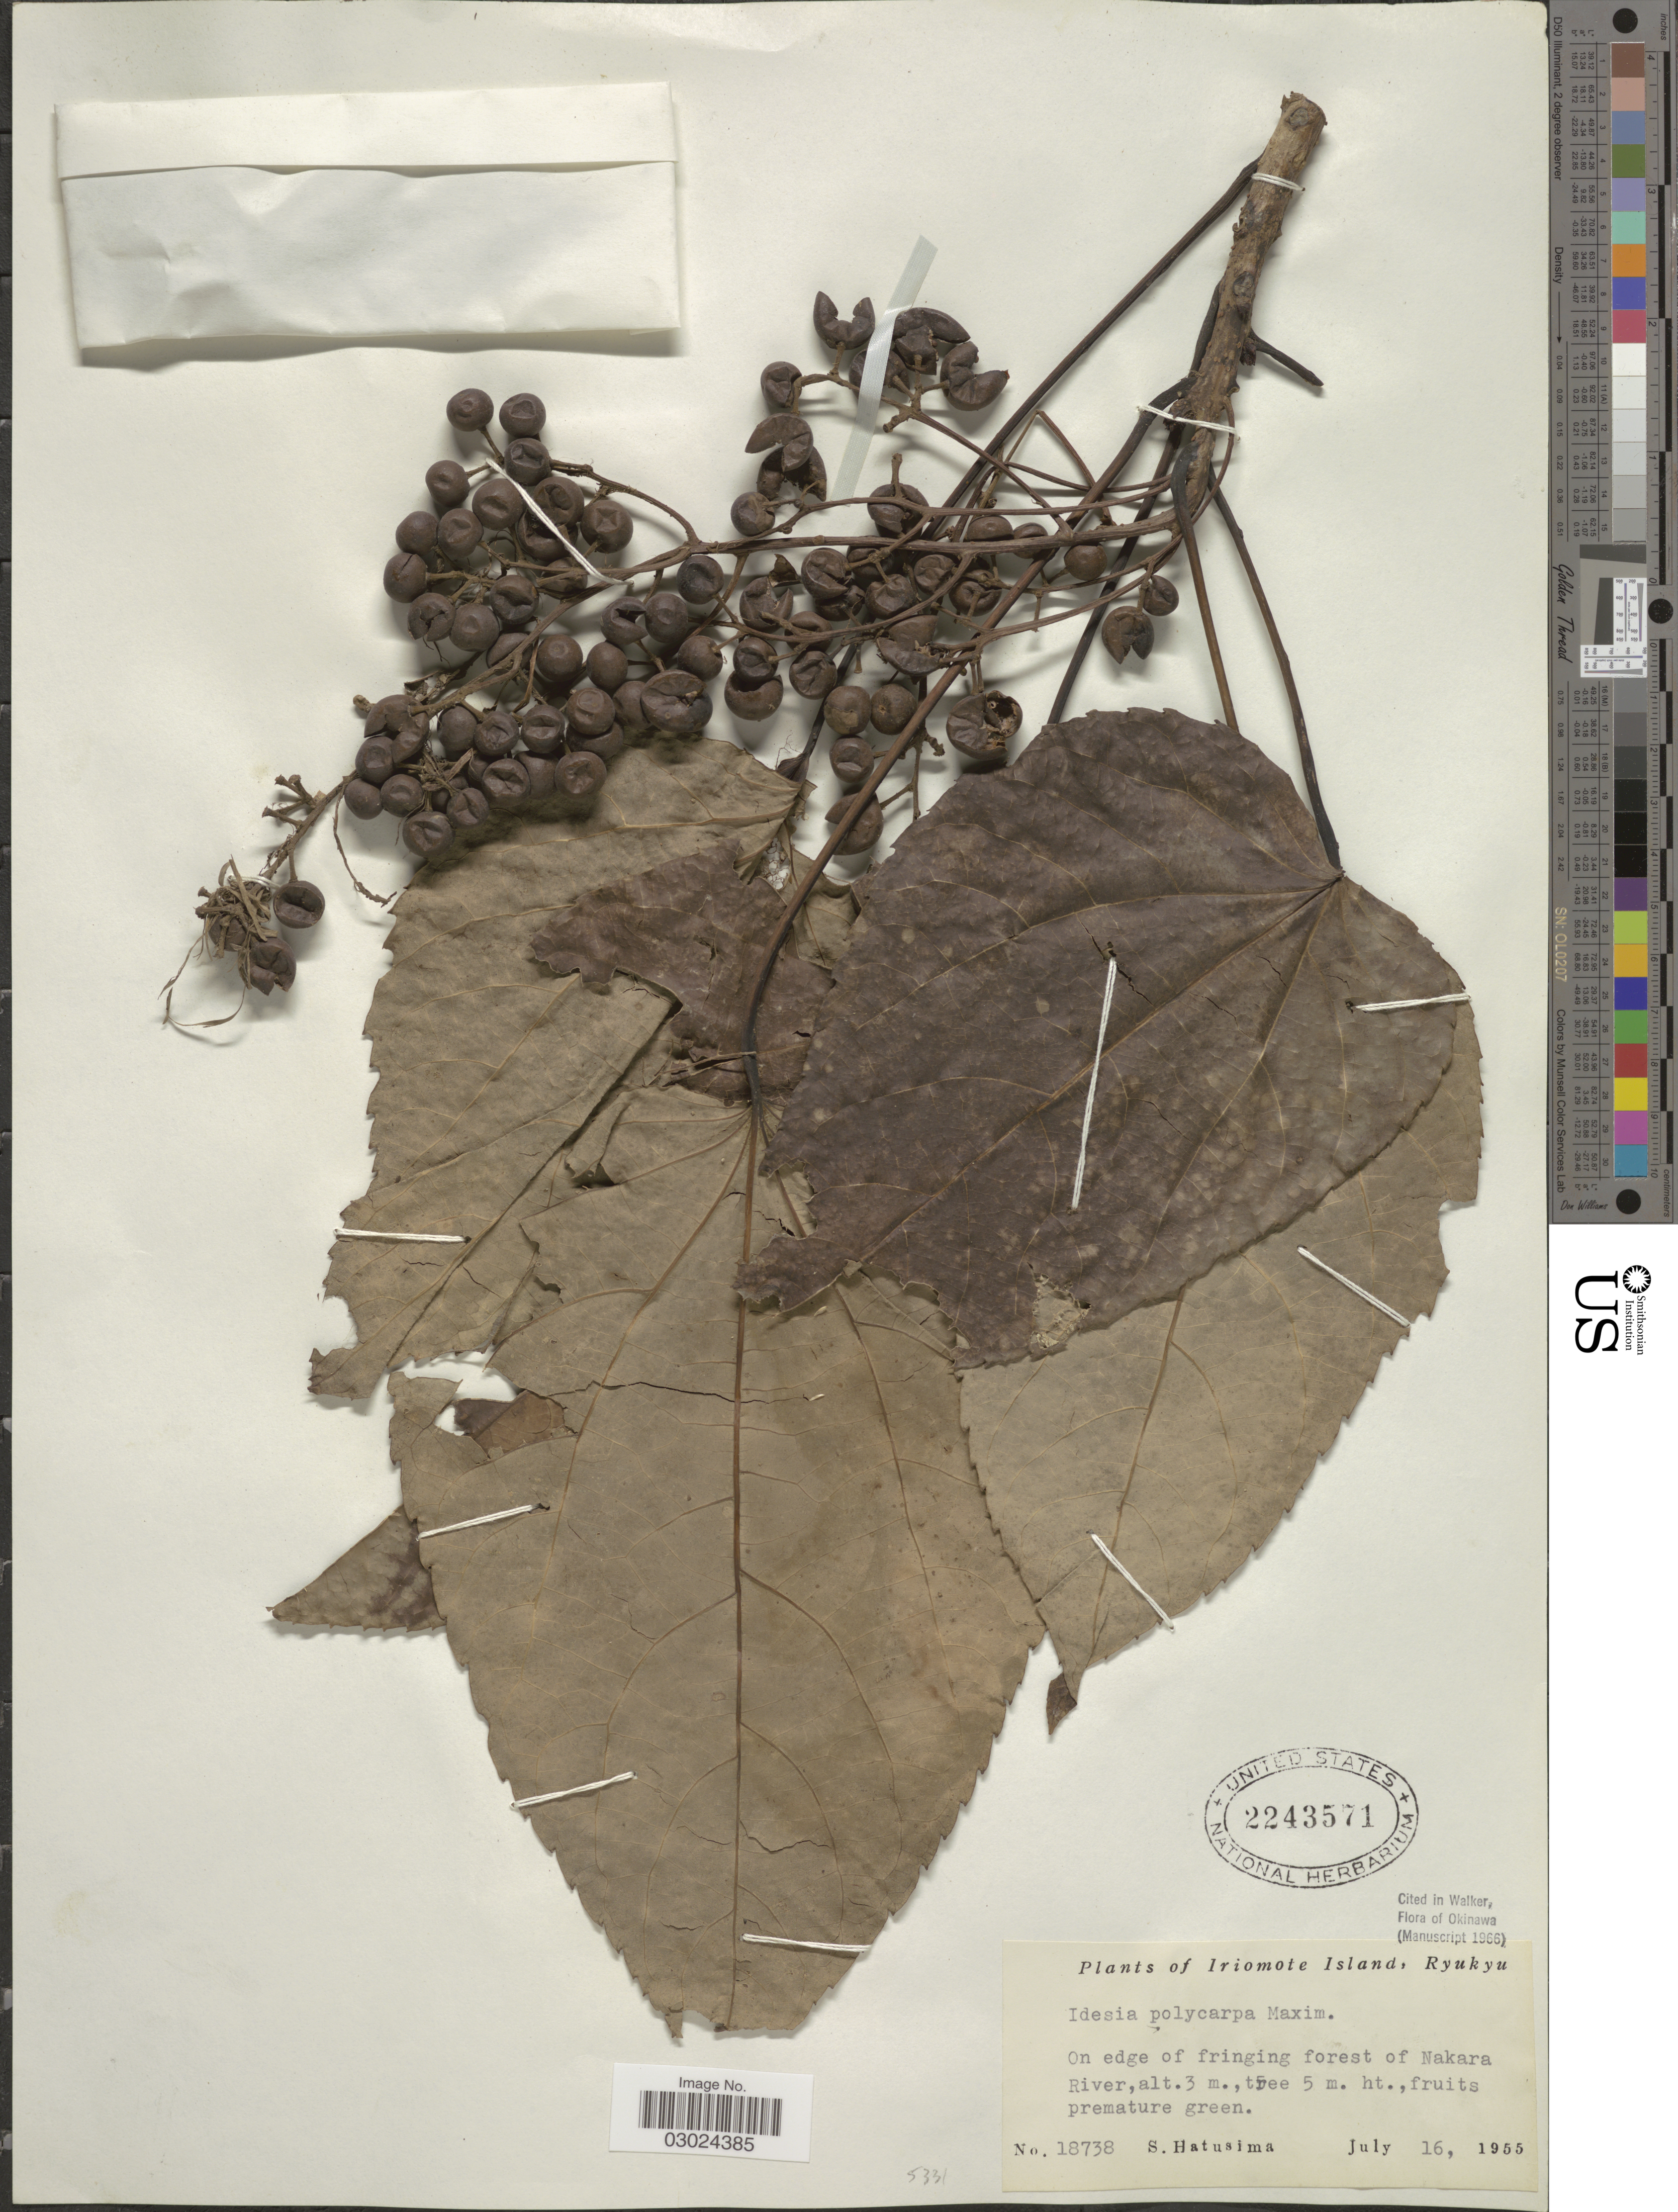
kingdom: Plantae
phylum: Tracheophyta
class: Magnoliopsida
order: Malpighiales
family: Salicaceae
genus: Idesia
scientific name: Idesia polycarpa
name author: Maxim.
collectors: S. Hatusima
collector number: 18738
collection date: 1955-07-16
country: Japan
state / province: Okinawa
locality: Iriomote Island, Ryukyu. On edge of fringing forest of Nakara River.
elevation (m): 3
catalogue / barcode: US 2243571